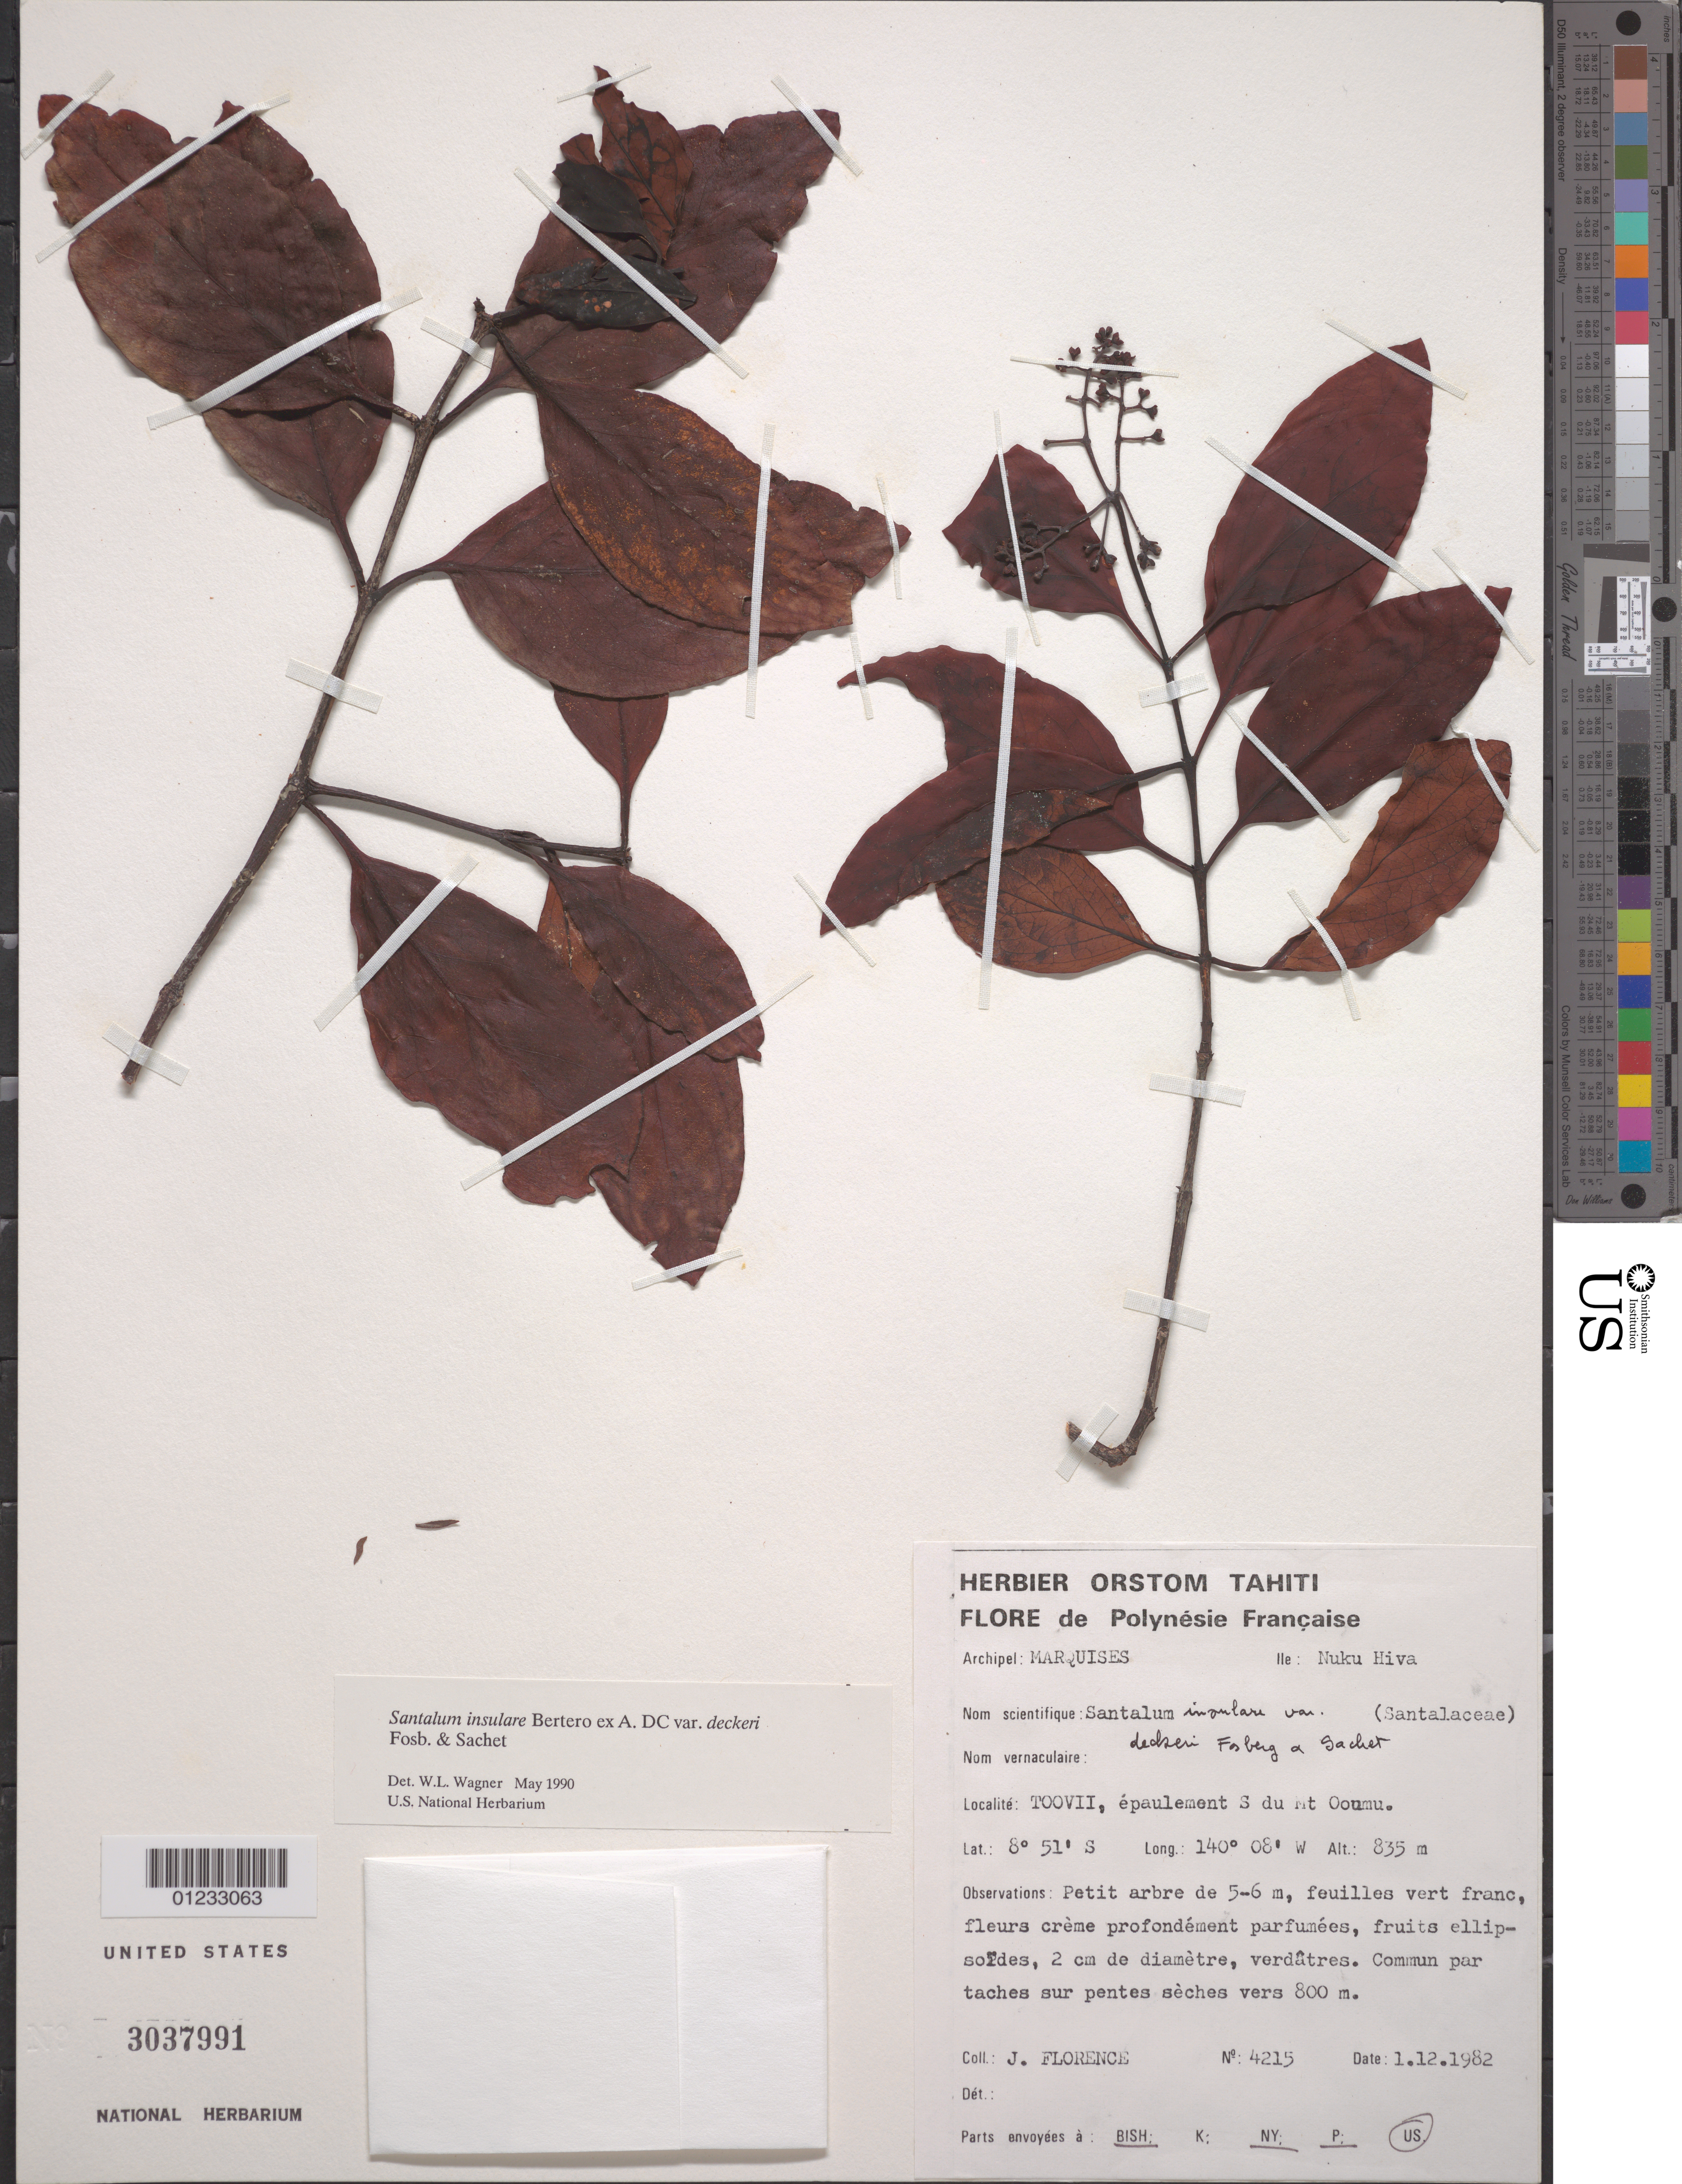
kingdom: Plantae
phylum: Tracheophyta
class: Magnoliopsida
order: Santalales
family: Santalaceae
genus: Santalum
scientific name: Santalum insulare var. marchionense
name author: (Skottsb.) Skottsb.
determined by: Wagner, W. L., (BOT), Smithsonian Institution - National Museum of Natural History (UNITED STATES)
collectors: J. Florence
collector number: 4215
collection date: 1982-12-01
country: French Polynesia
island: Nuku Hiva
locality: Toovii, épaulement S du Mt. Ooumu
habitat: Commun par taches sur pentes sèches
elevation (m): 835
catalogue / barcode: US 3037991